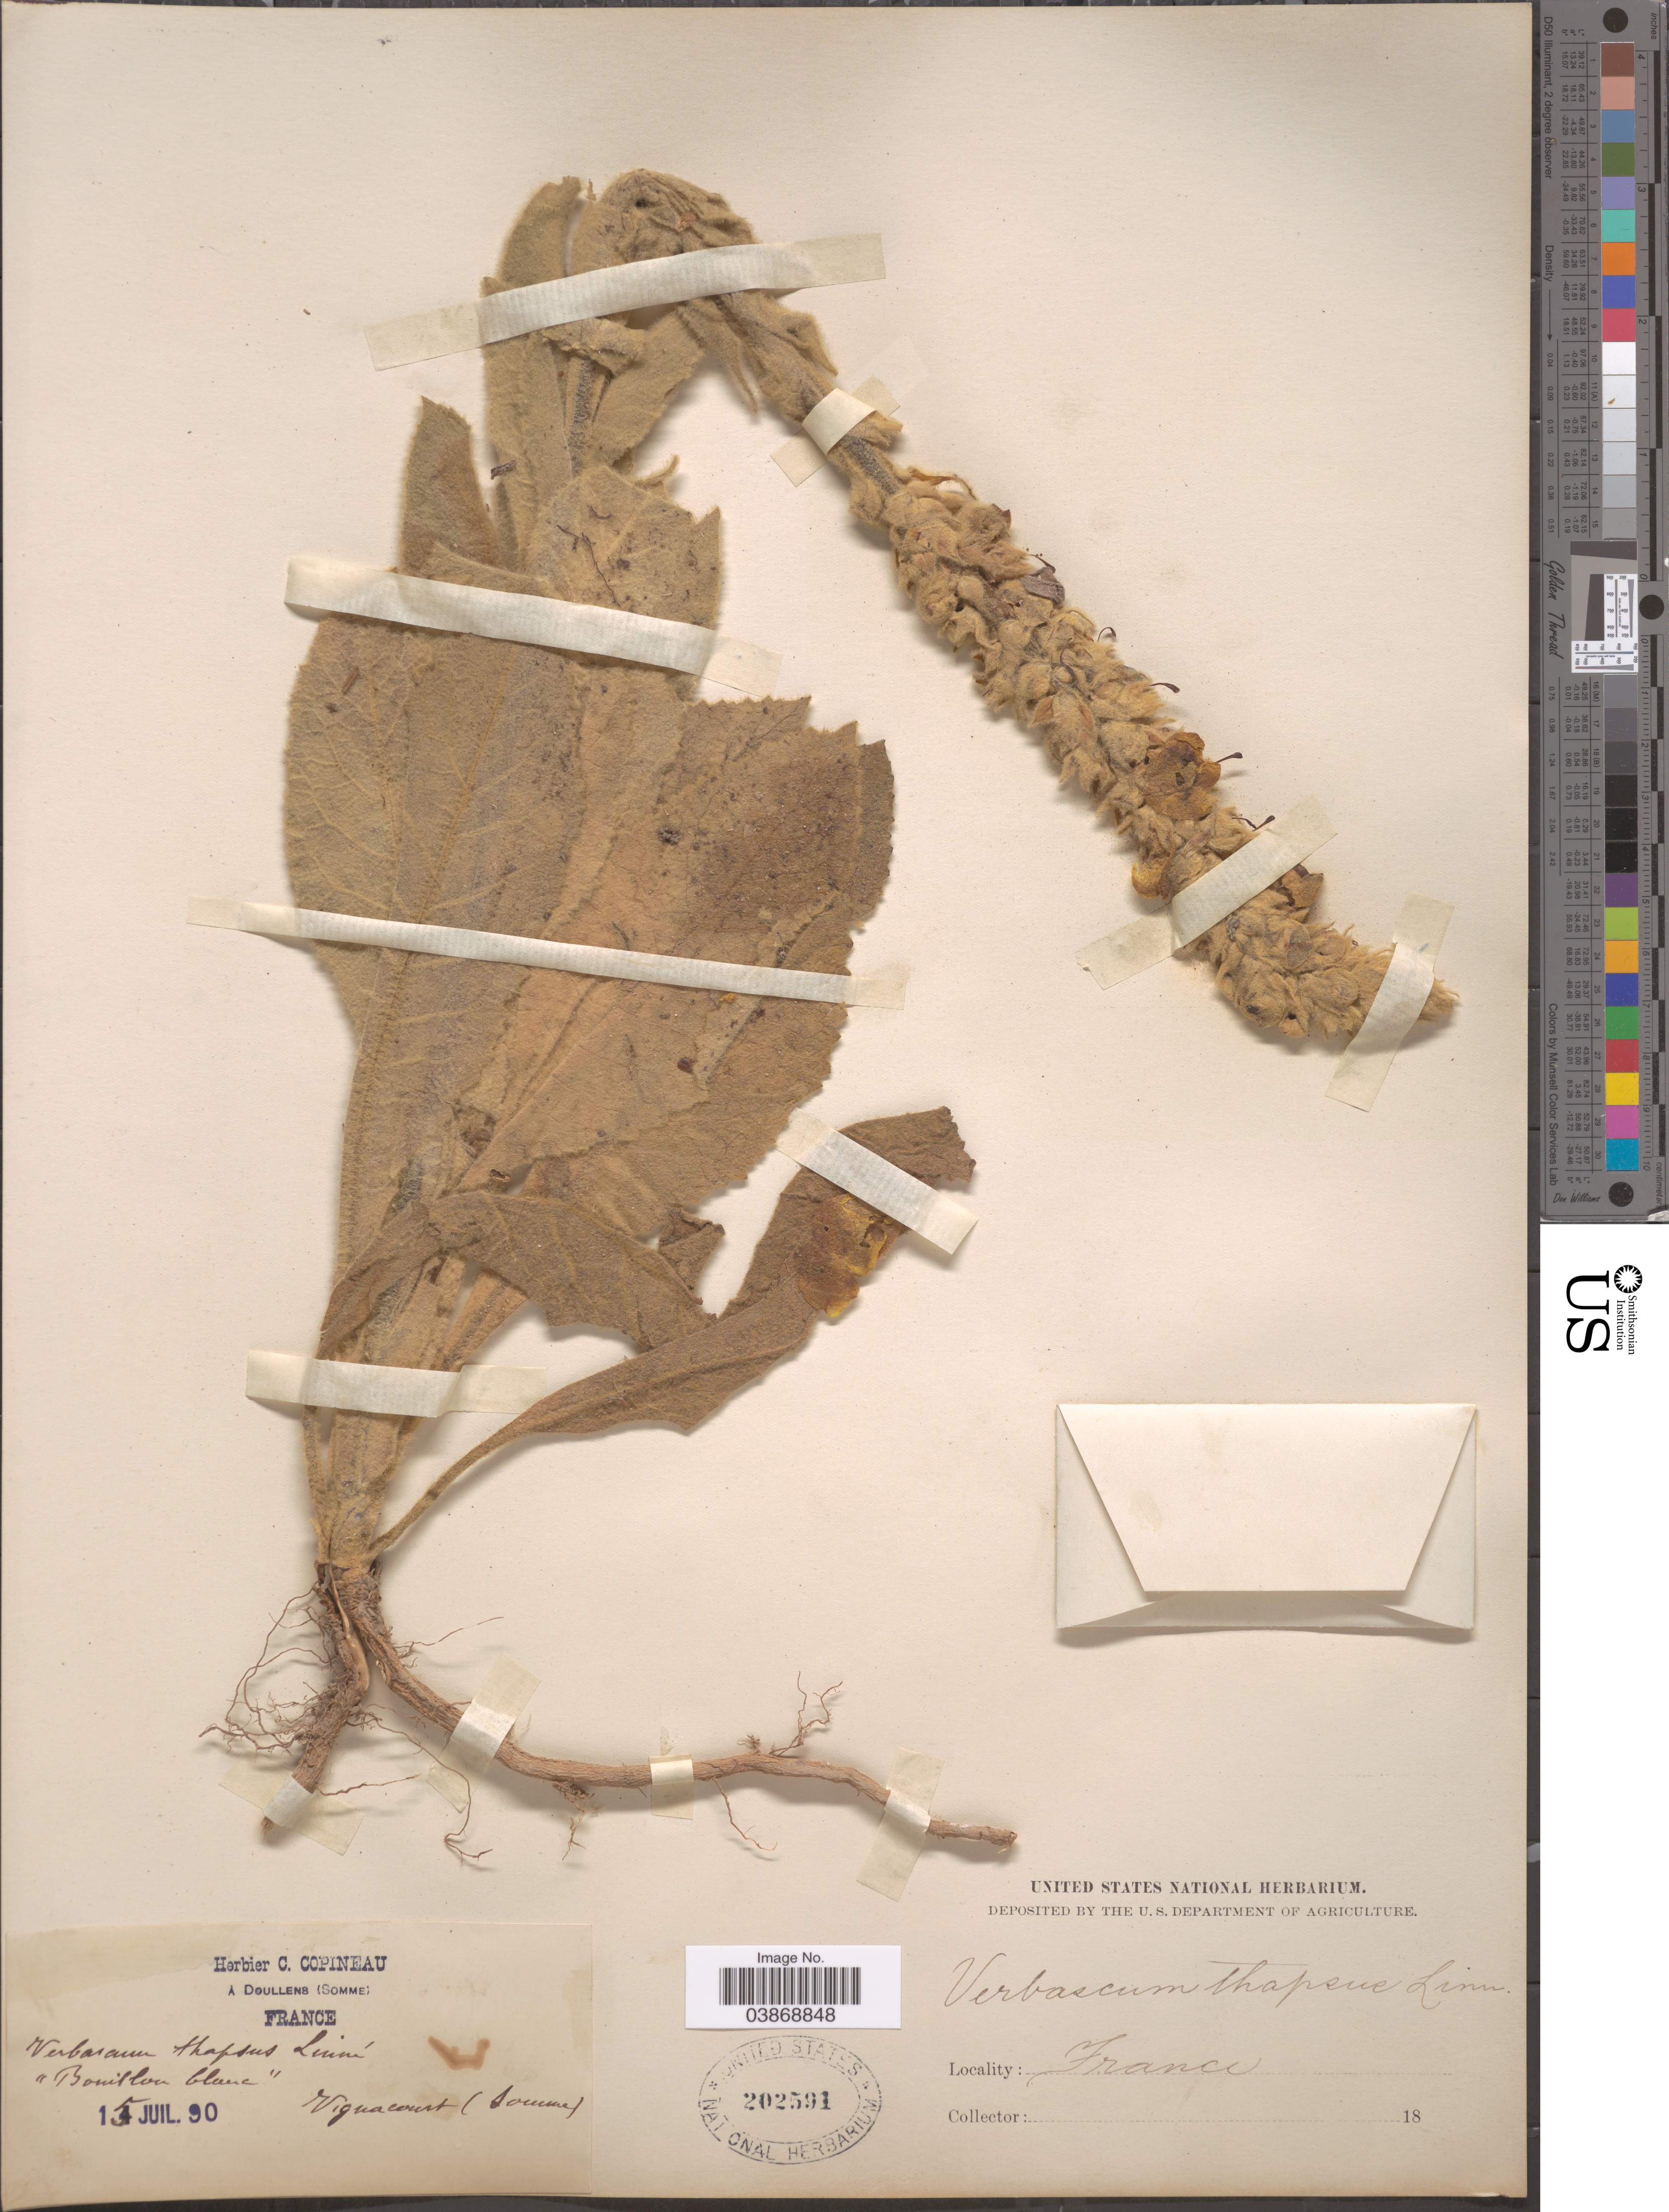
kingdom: Plantae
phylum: Tracheophyta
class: Magnoliopsida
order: Lamiales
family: Scrophulariaceae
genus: Verbascum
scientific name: Verbascum thapsus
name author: L.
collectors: ex herb. C. Copineau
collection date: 1890-07-15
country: France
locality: Vignacourt (Somme).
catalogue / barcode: US 202591